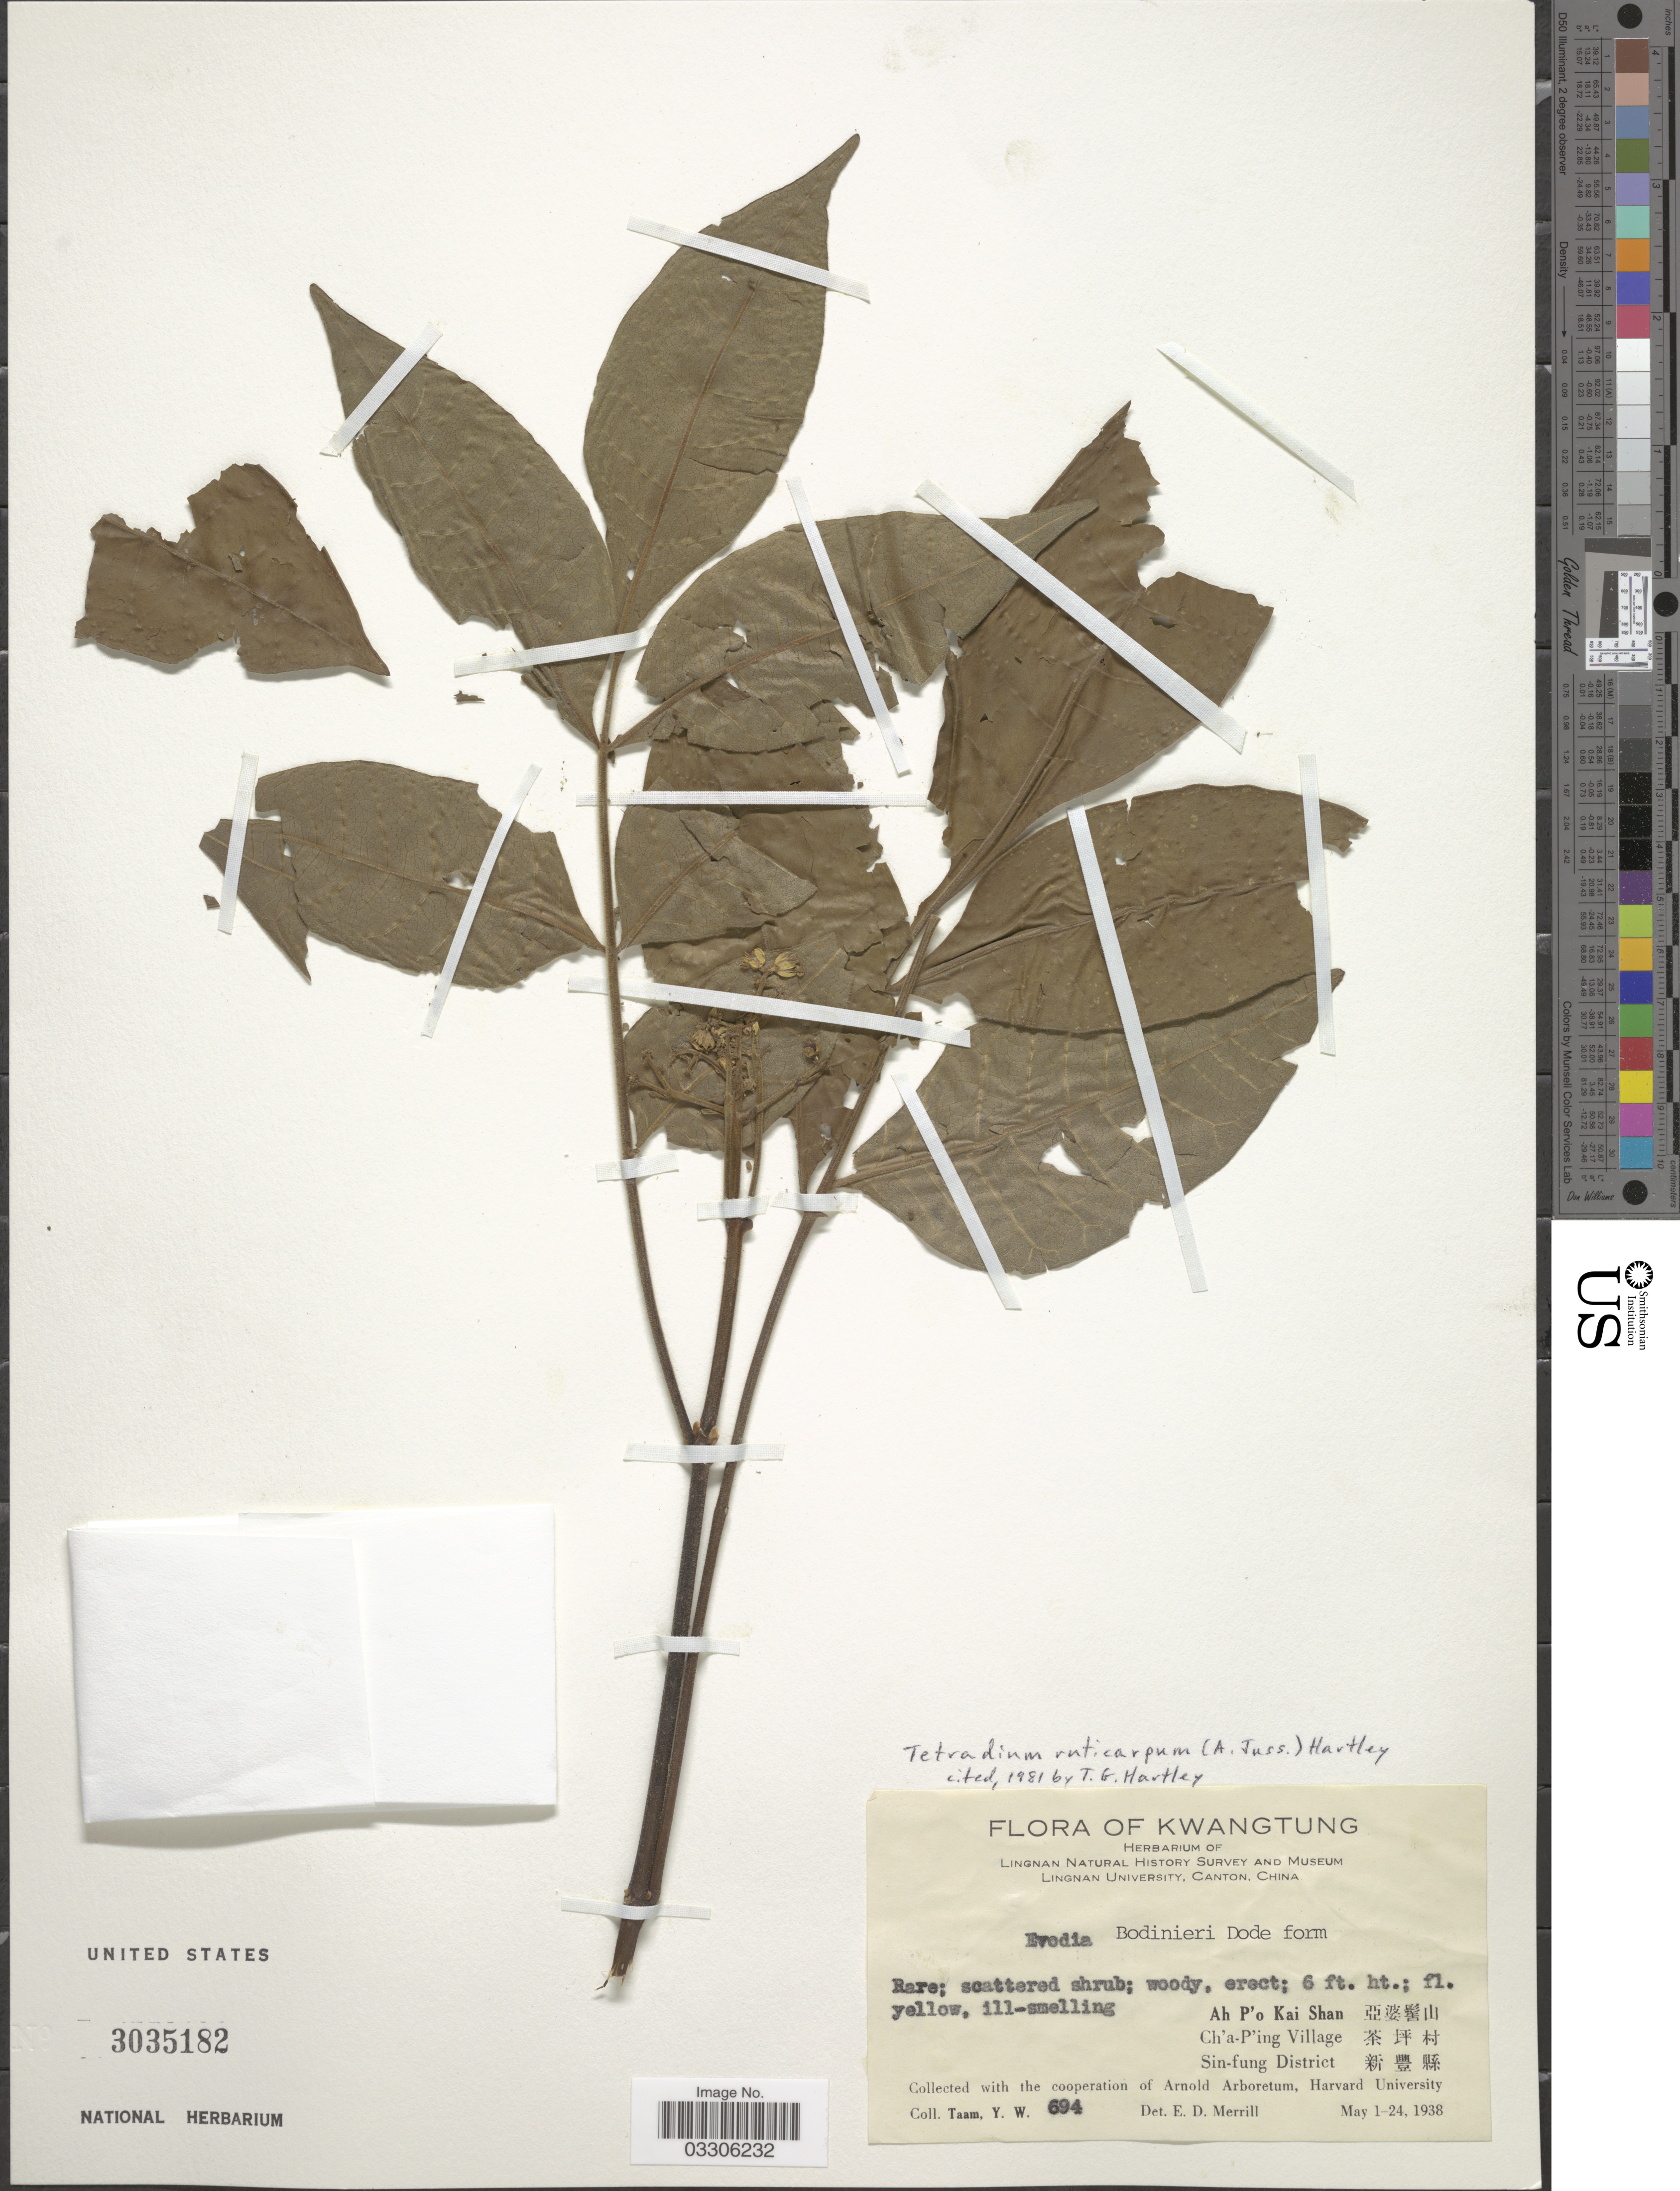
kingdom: Plantae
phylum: Tracheophyta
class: Magnoliopsida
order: Sapindales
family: Rutaceae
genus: Tetradium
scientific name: Tetradium ruticarpum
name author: (A. Juss.) T.G. Hartley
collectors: Y. W. Taam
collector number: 694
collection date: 1938-05-01/1938-05-24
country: China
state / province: Guangdong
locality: Kwangtung. Ah P'o Kai Shan X. Ch'a-P'ing Village X. Sin-fung District X.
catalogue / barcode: US 3035182